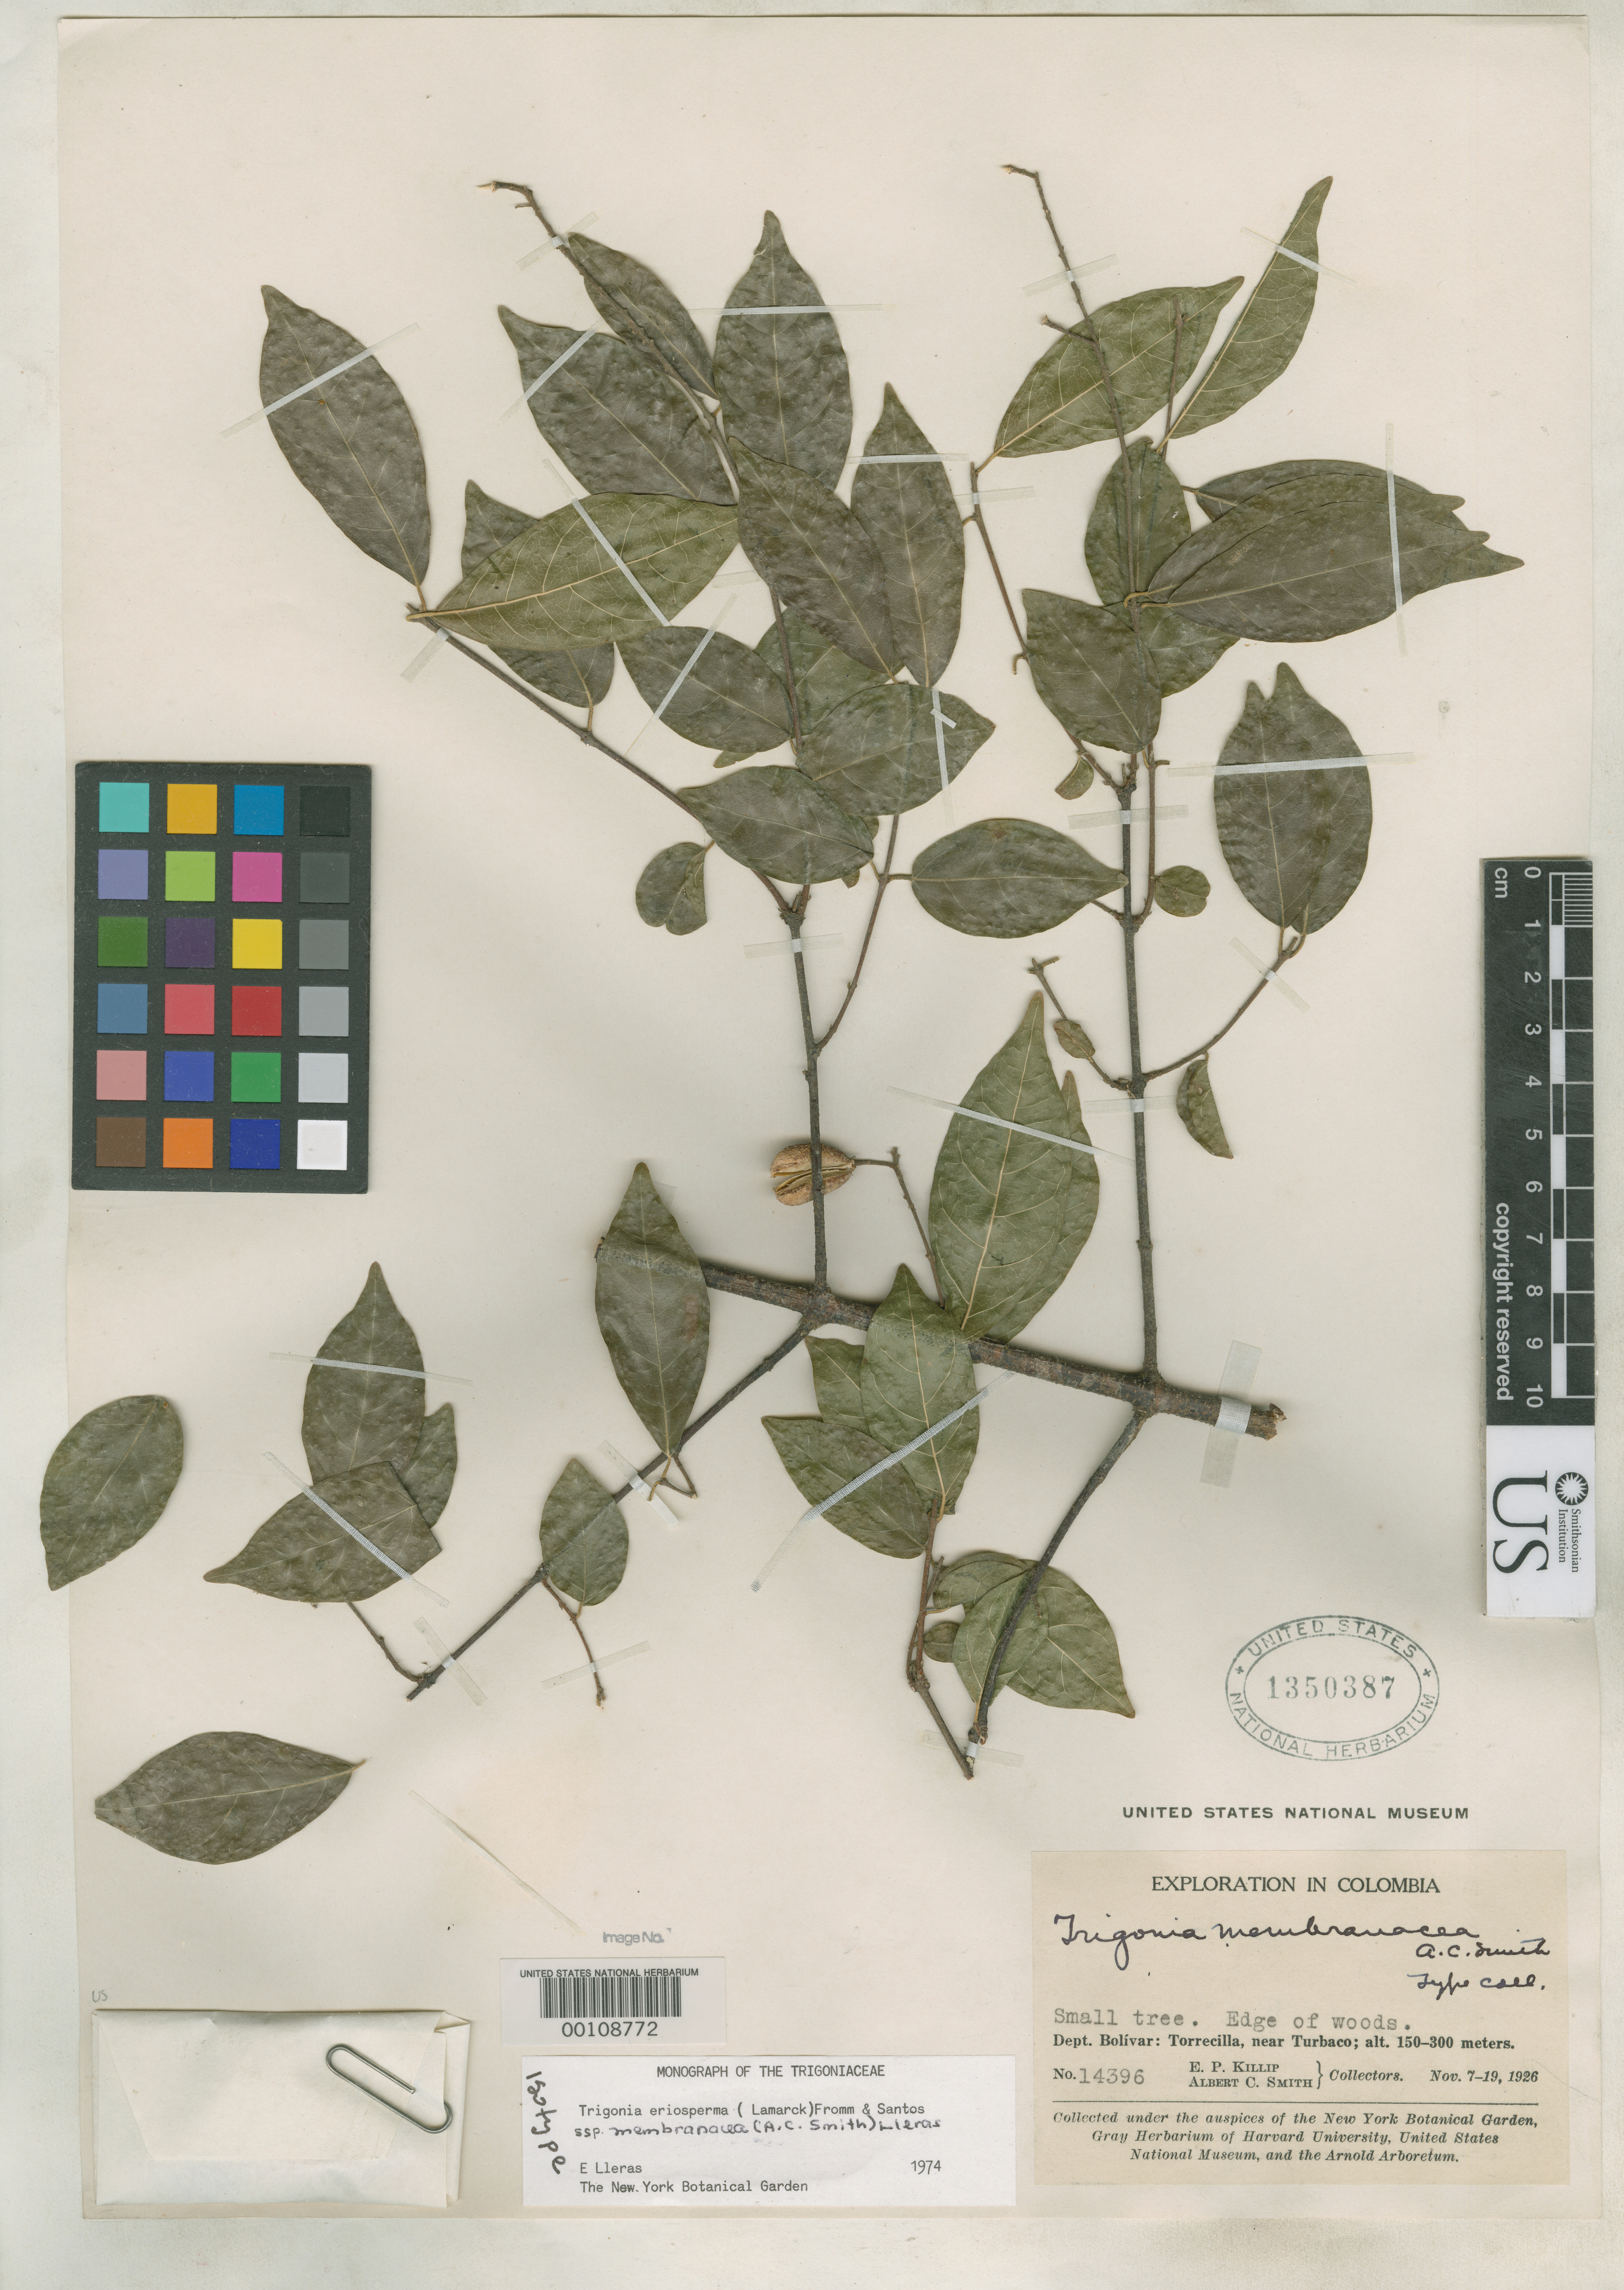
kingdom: Plantae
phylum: Tracheophyta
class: Magnoliopsida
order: Malpighiales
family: Trigoniaceae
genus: Trigonia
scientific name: Trigonia membranacea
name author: A.C. Sm.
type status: Isotype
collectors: E. P. Killip & A. C. Smith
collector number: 14396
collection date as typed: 11 Nov 1926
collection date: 1926-11-11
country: Colombia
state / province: Bolívar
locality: Torrealla near Turbaco.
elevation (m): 150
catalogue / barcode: US 1350387